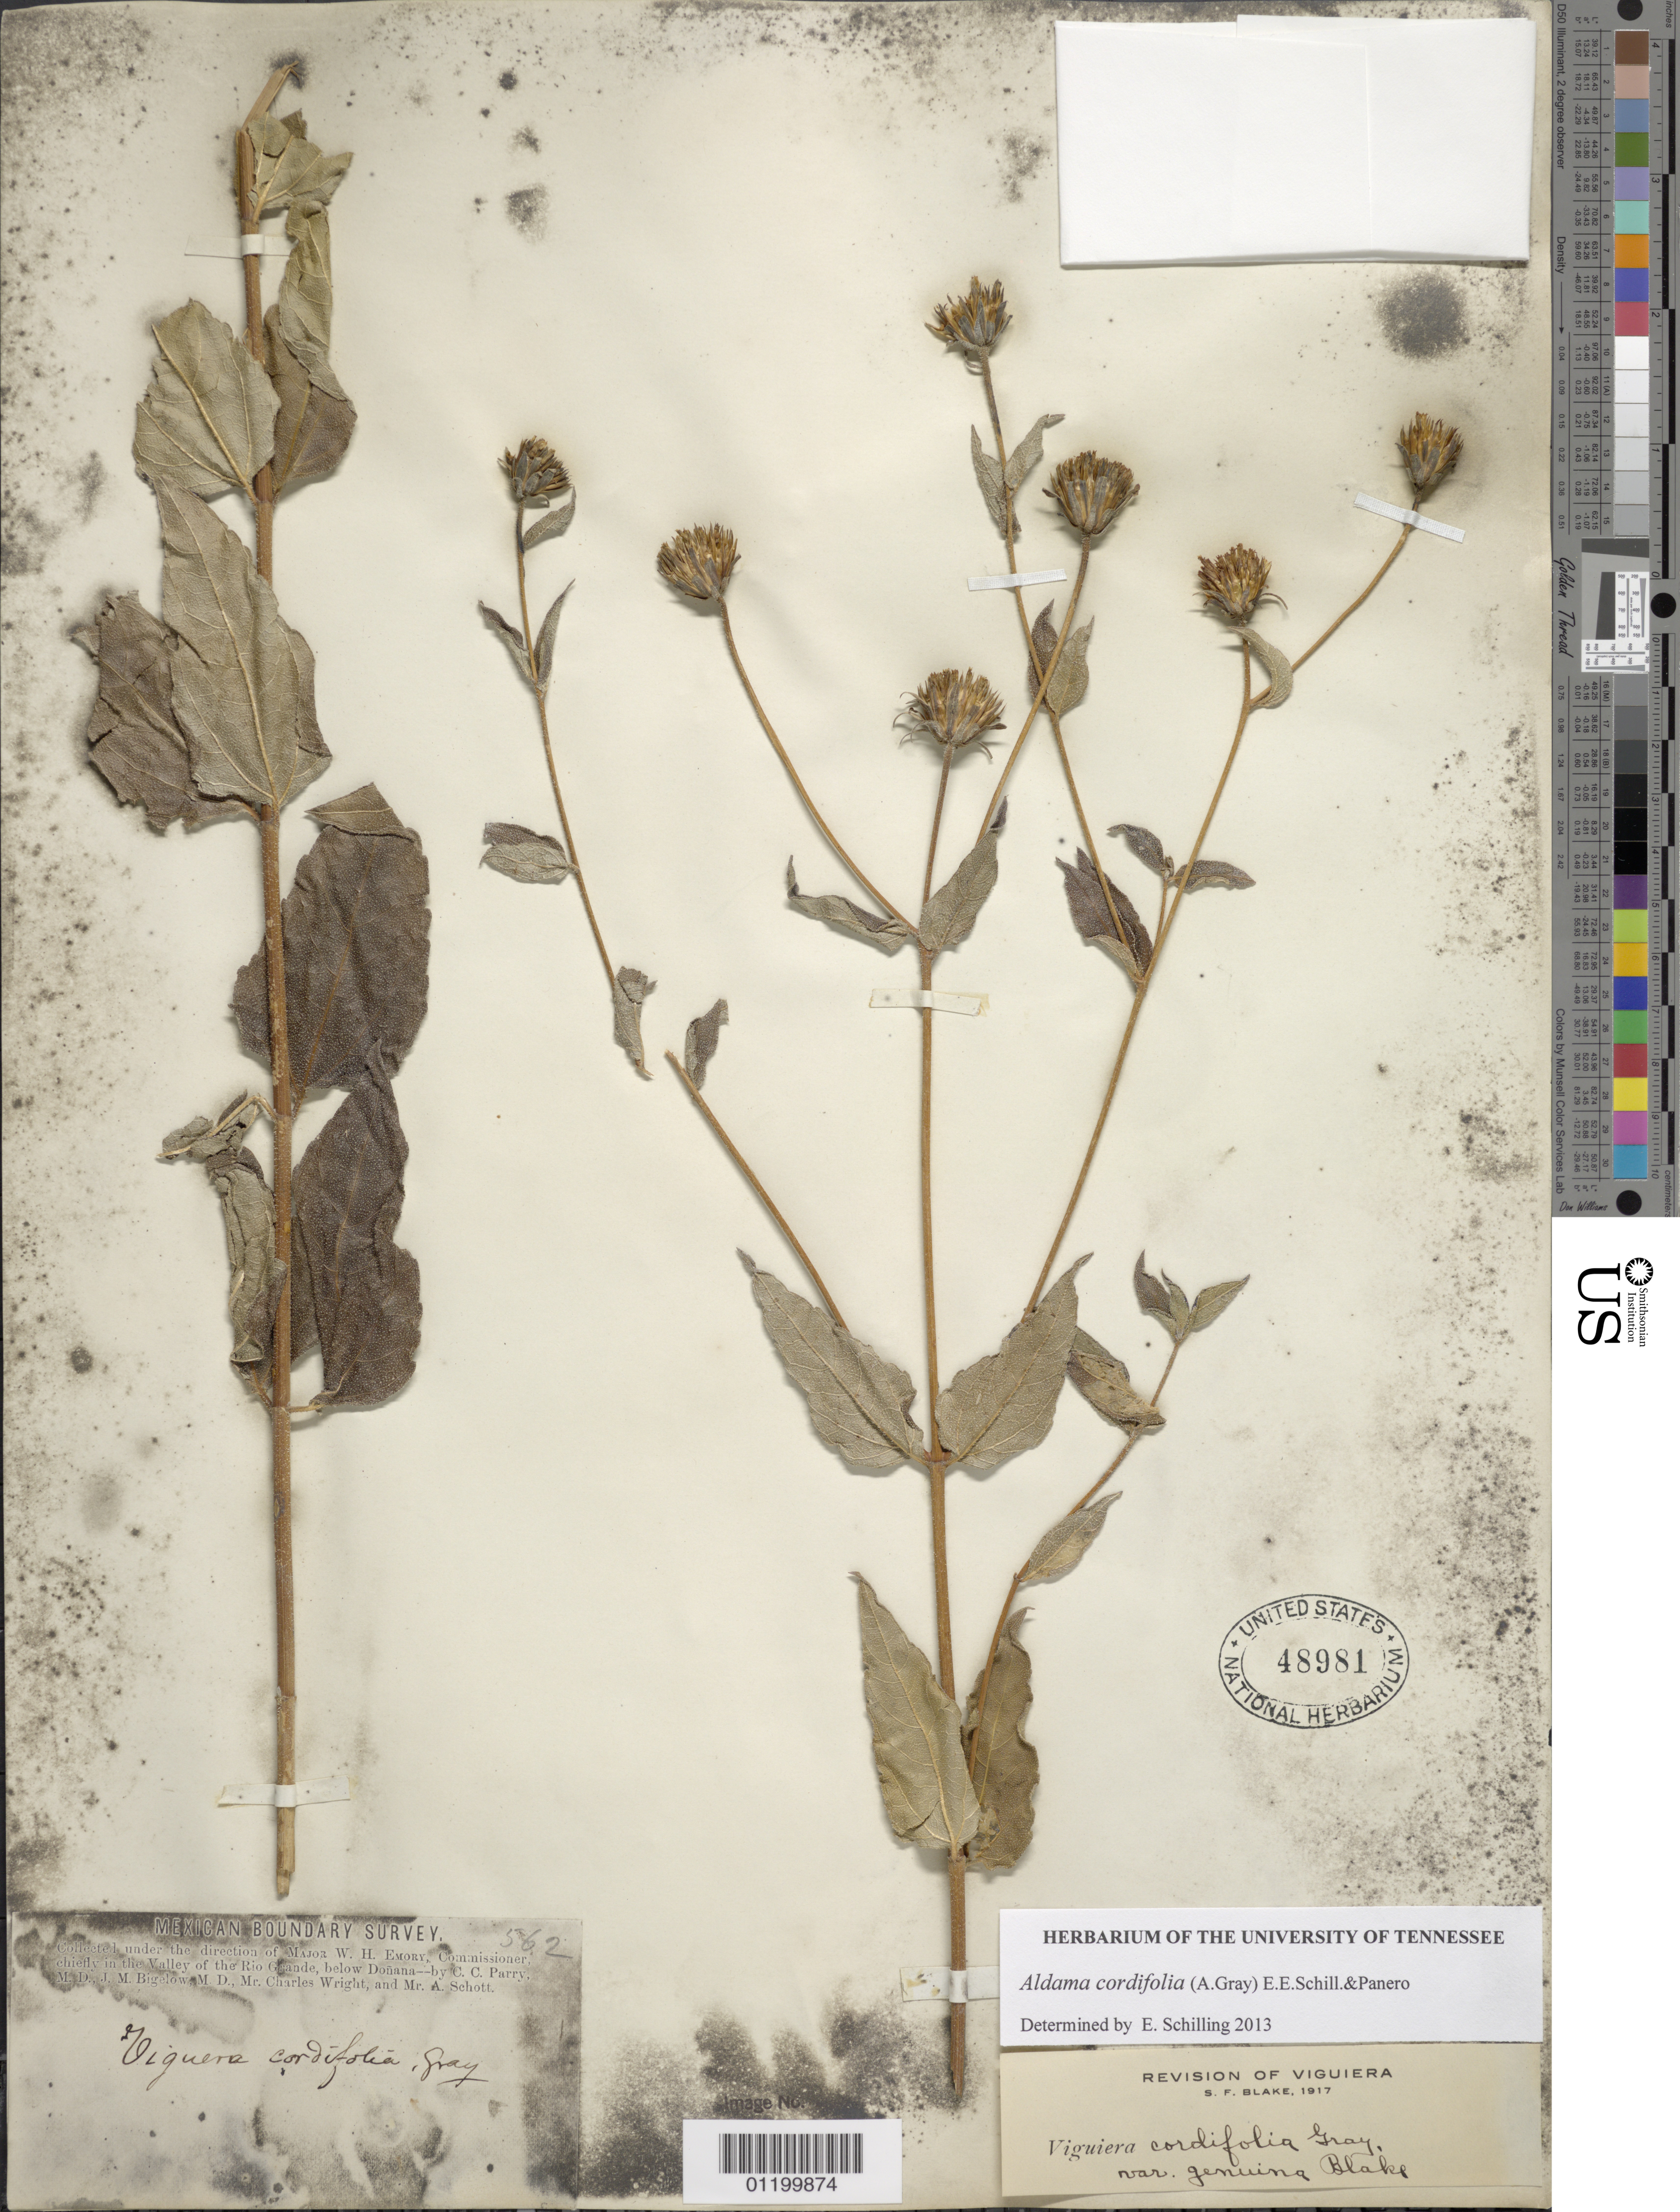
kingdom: Plantae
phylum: Tracheophyta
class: Magnoliopsida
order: Asterales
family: Asteraceae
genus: Aldama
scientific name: Aldama cordifolia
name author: (A. Gray) E.E. Schill. & Panero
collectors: C. C. Parry, J. M. Bigelow, C. Wright & A. C. V. Schott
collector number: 562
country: United States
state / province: New Mexico / Texas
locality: Valley of the Rio Grande, below Doñana.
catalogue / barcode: US 48981